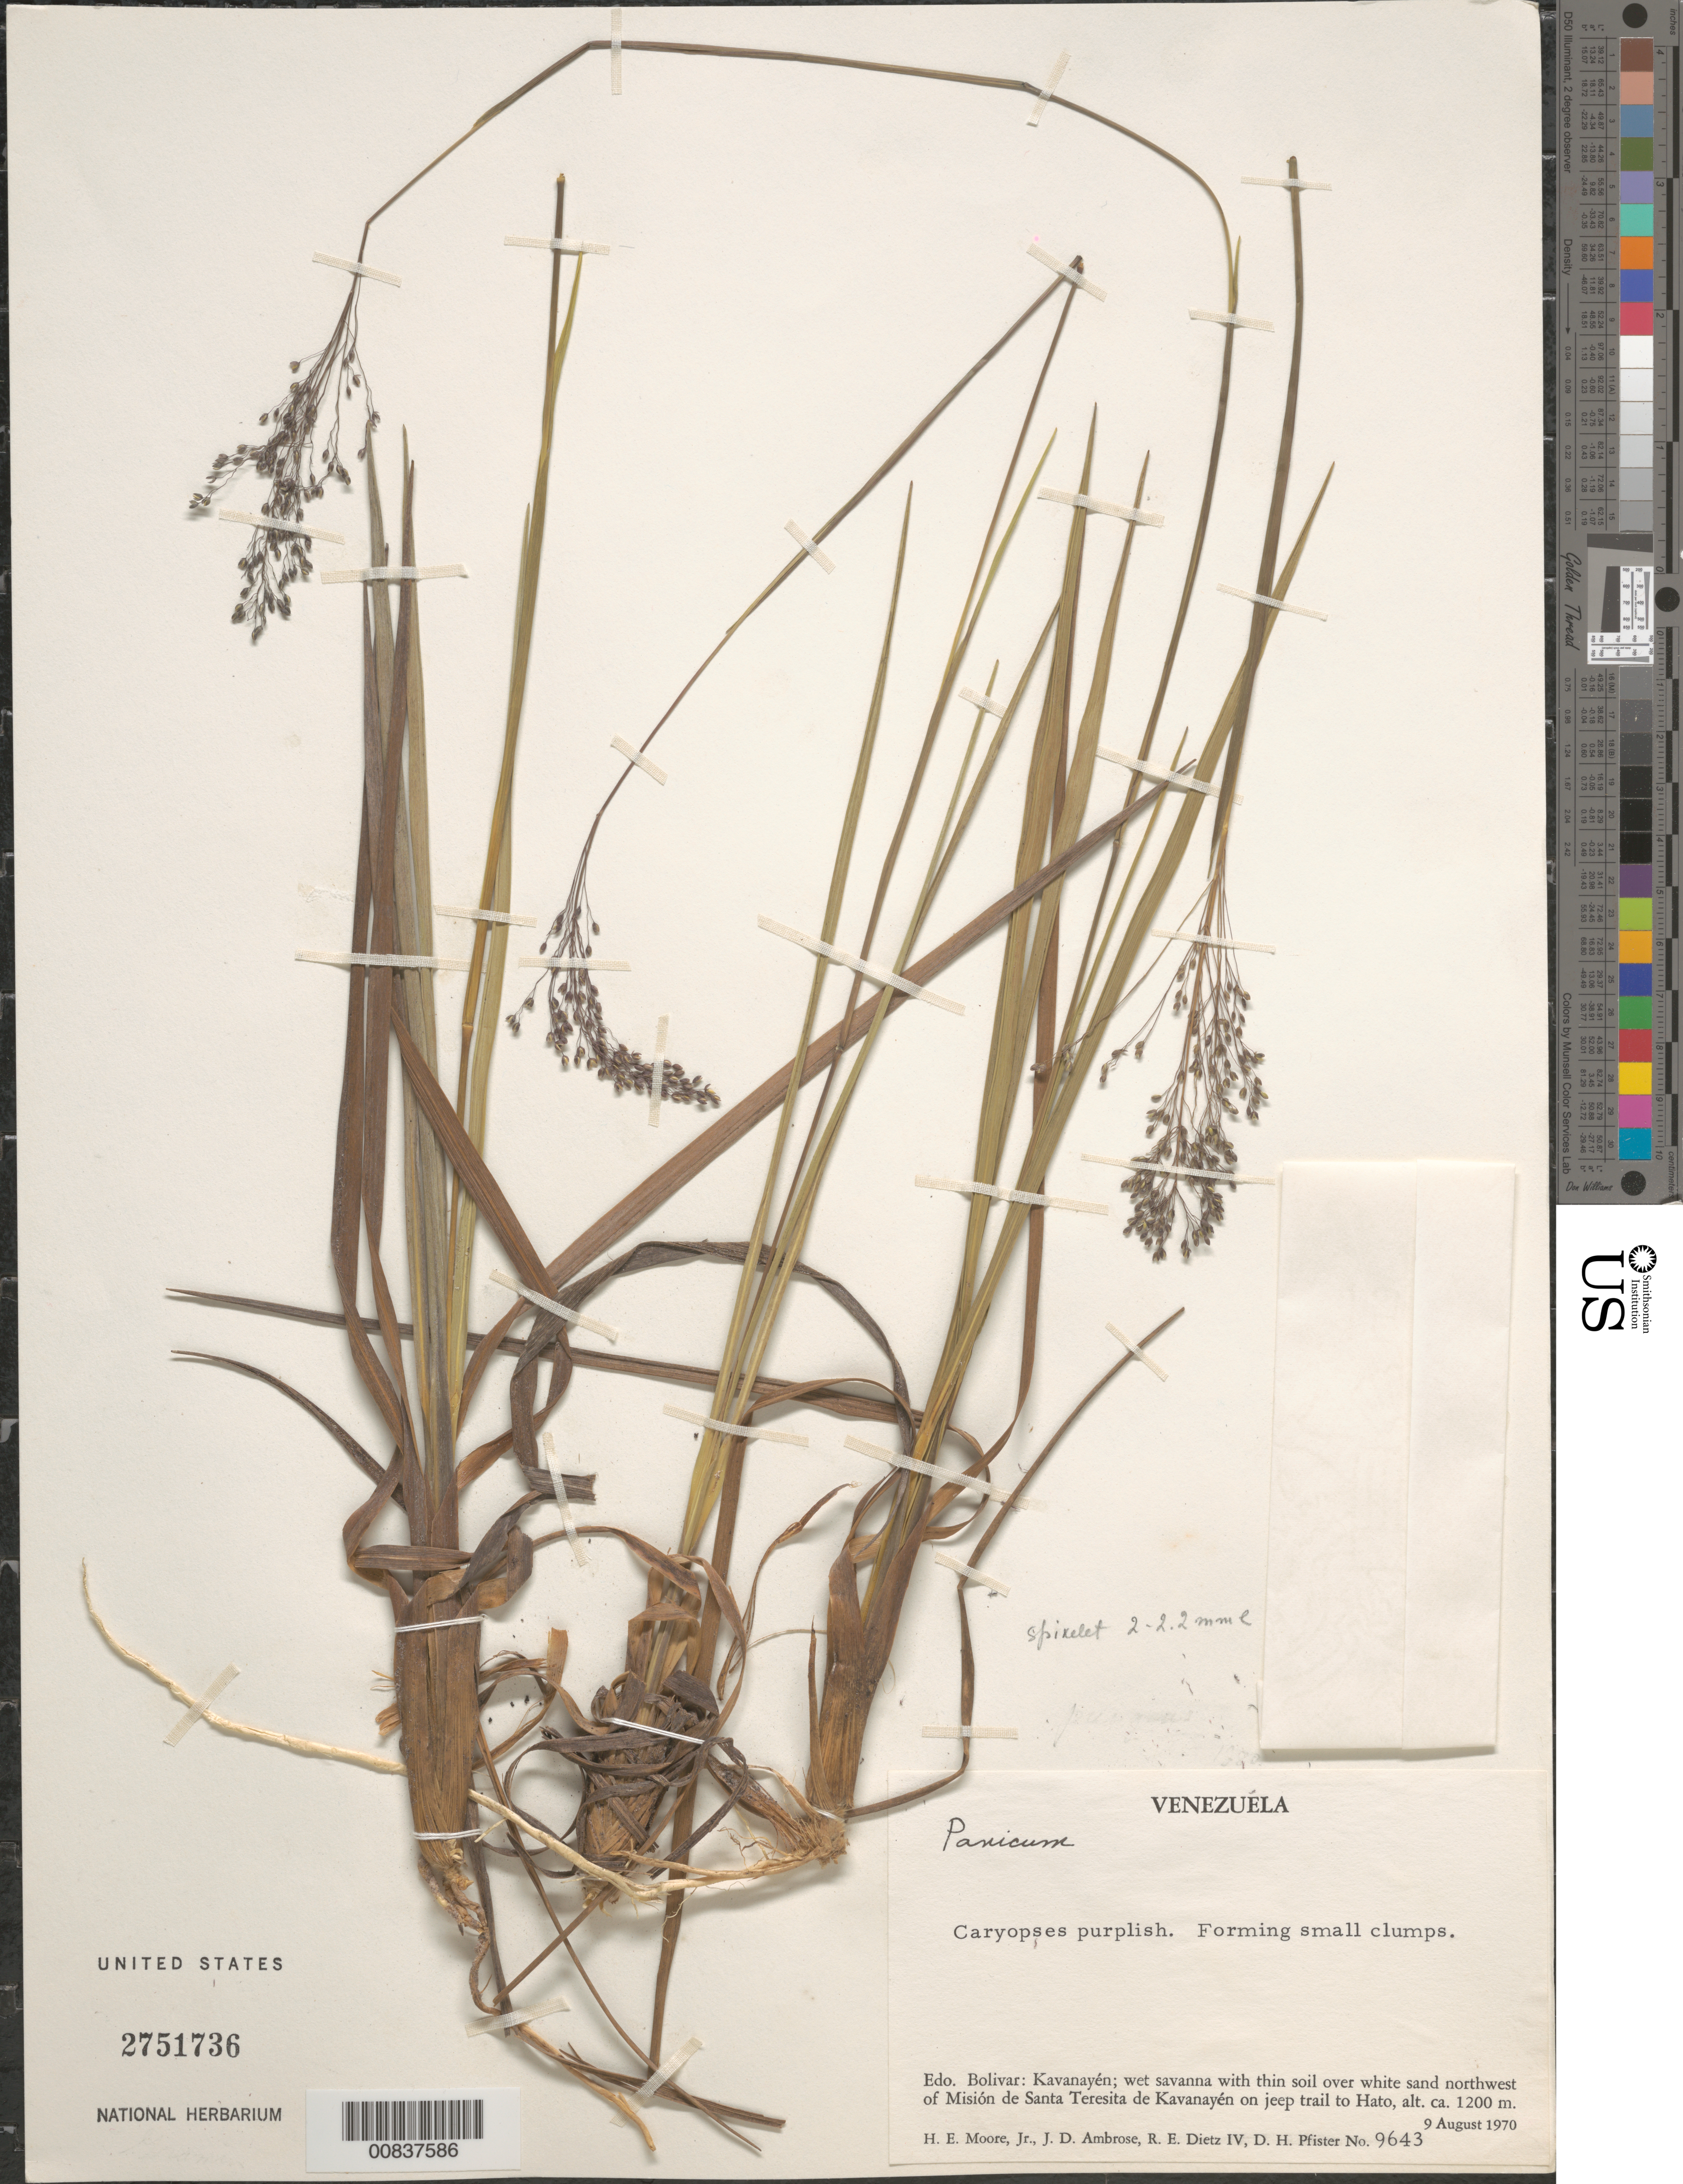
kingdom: Plantae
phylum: Tracheophyta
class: Liliopsida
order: Poales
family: Poaceae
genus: Panicum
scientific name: Panicum chnoodes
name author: Trin.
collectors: H. E. Moore, J. D. Ambrose, R. Dietz & D. H. Pfister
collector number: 9643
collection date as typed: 9-Aug-70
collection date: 1970-08-09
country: Venezuela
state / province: Bolívar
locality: Kavanayén, NW of Misión de Santa Teresita de Kavanayén on jeep trail to Hato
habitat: Wet savanna with thin soil over white sand.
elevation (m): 1200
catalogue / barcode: US 2751736